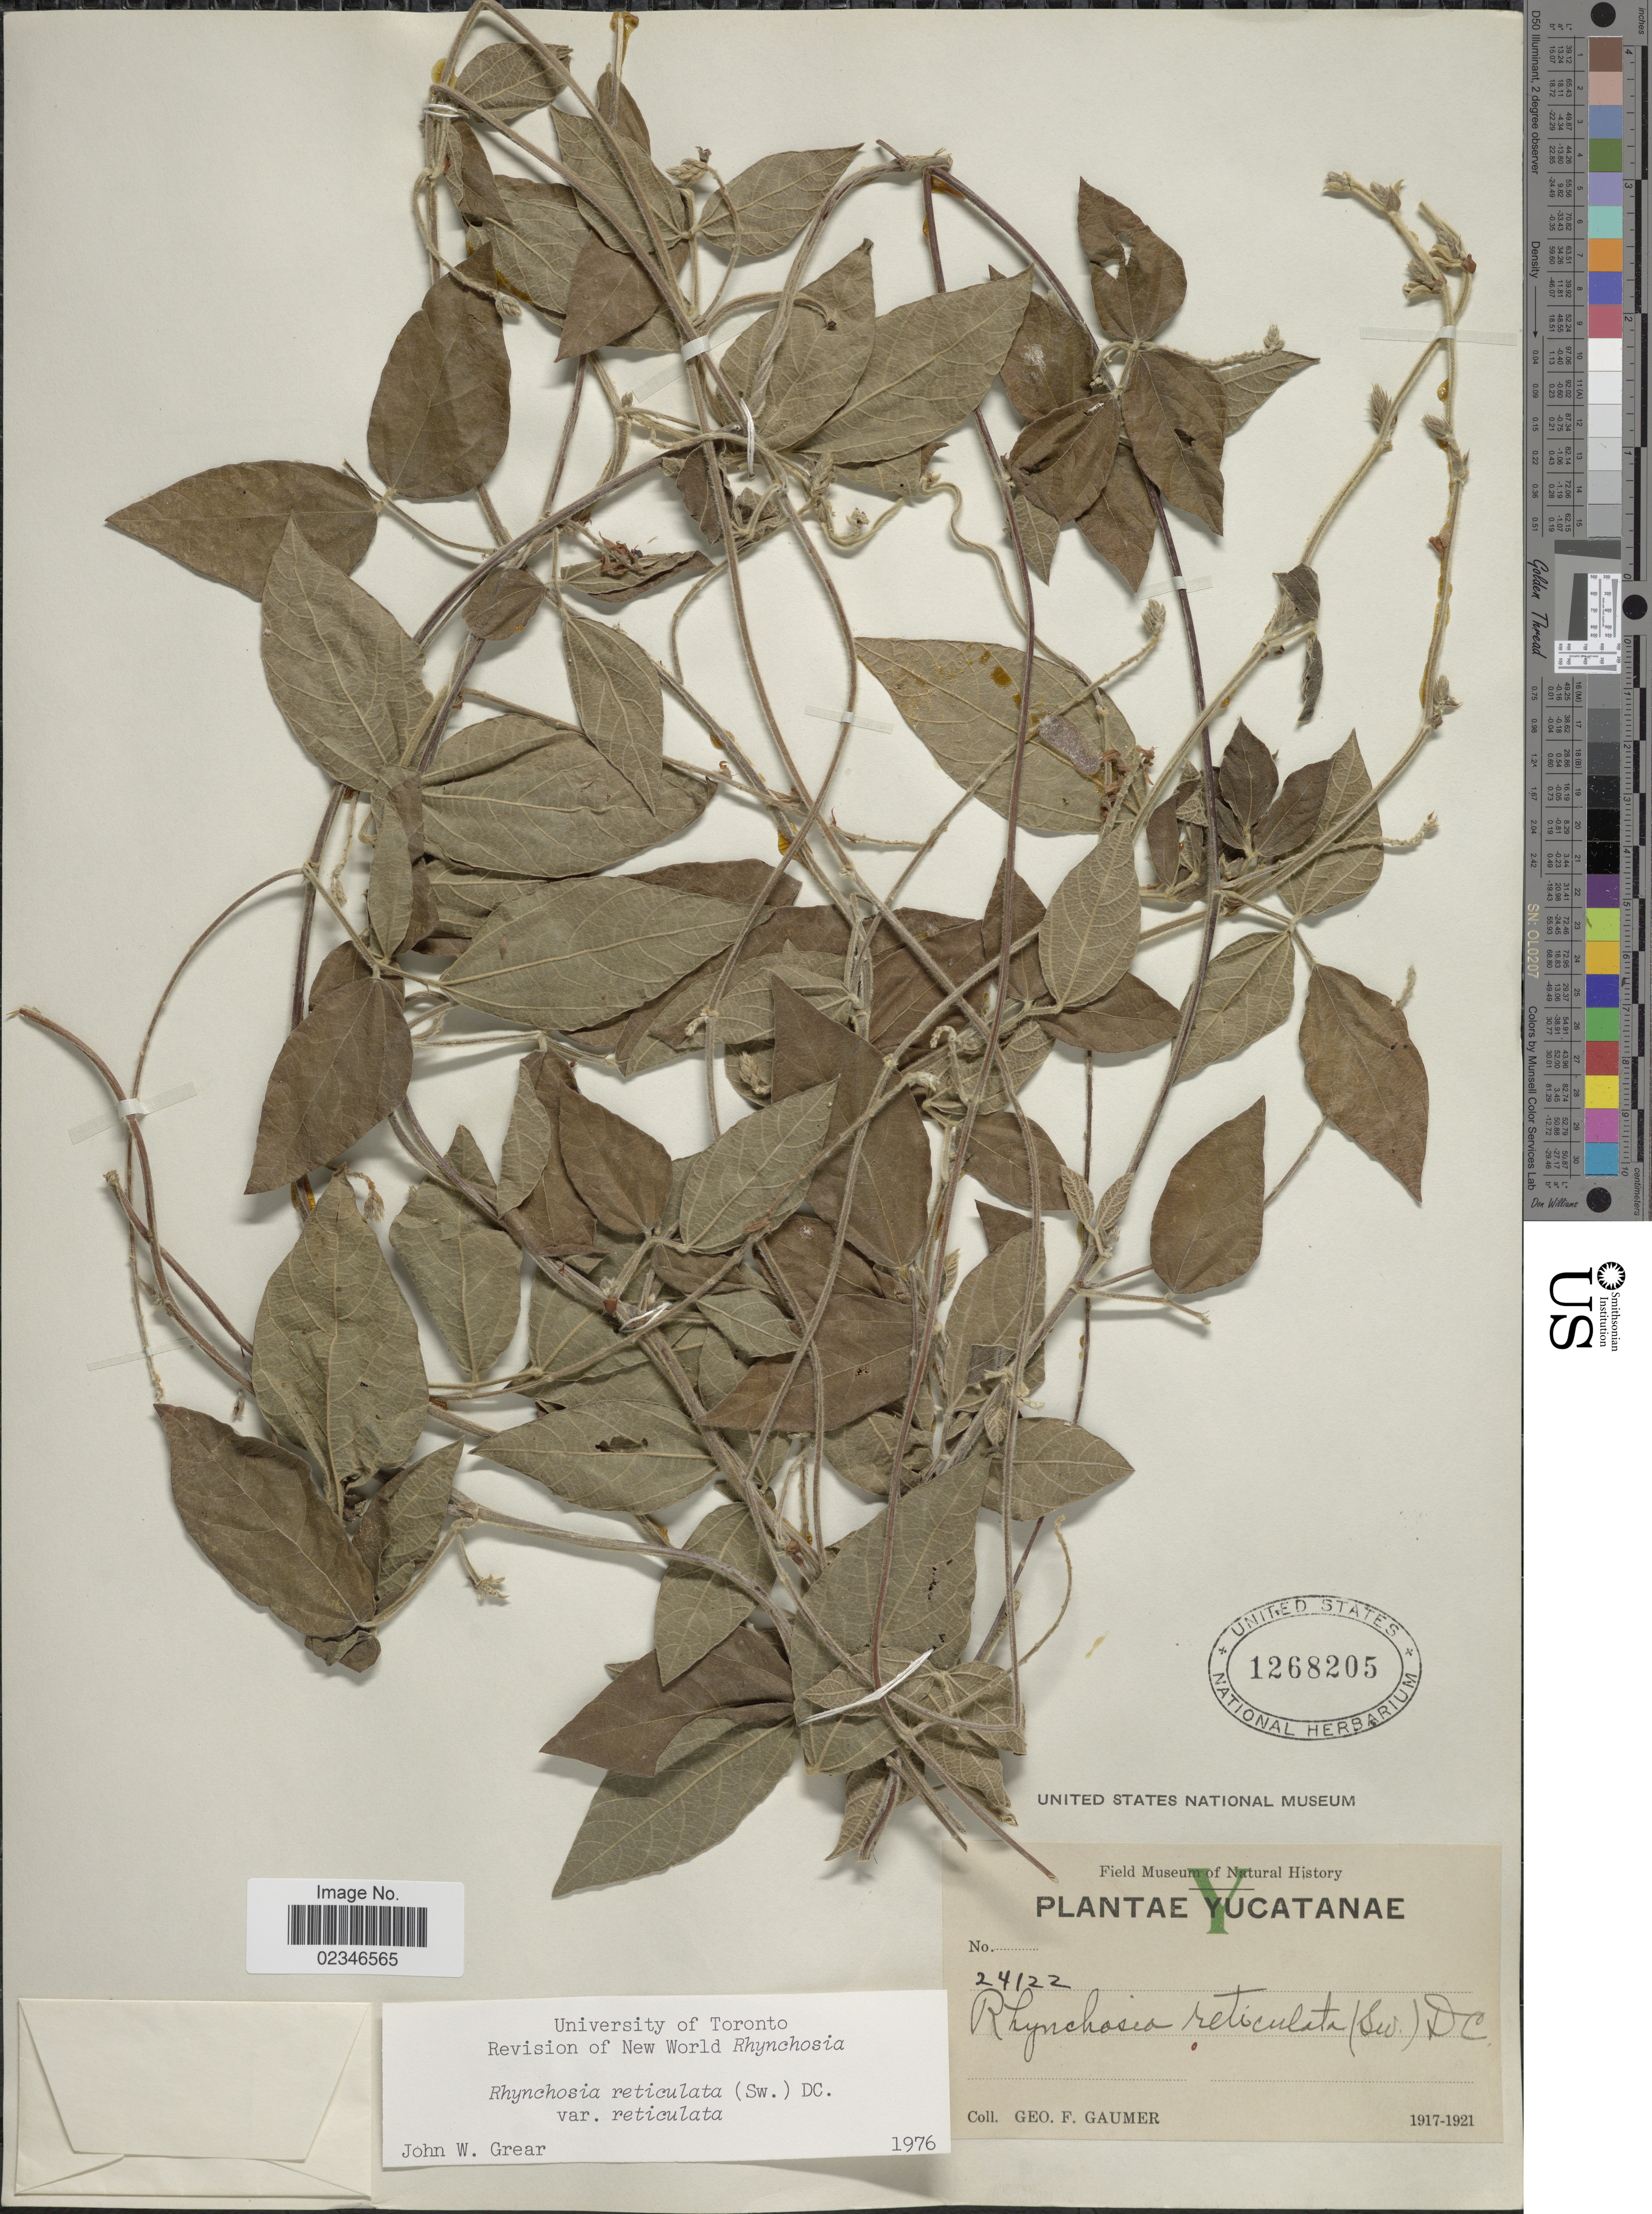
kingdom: Plantae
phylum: Tracheophyta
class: Magnoliopsida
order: Fabales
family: Fabaceae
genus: Rhynchosia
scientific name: Rhynchosia reticulata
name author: (Sw.) DC.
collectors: G. F. Gaumer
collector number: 24122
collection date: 1917/1922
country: Mexico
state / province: Yucatán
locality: Yucatanae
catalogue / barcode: US 1268205